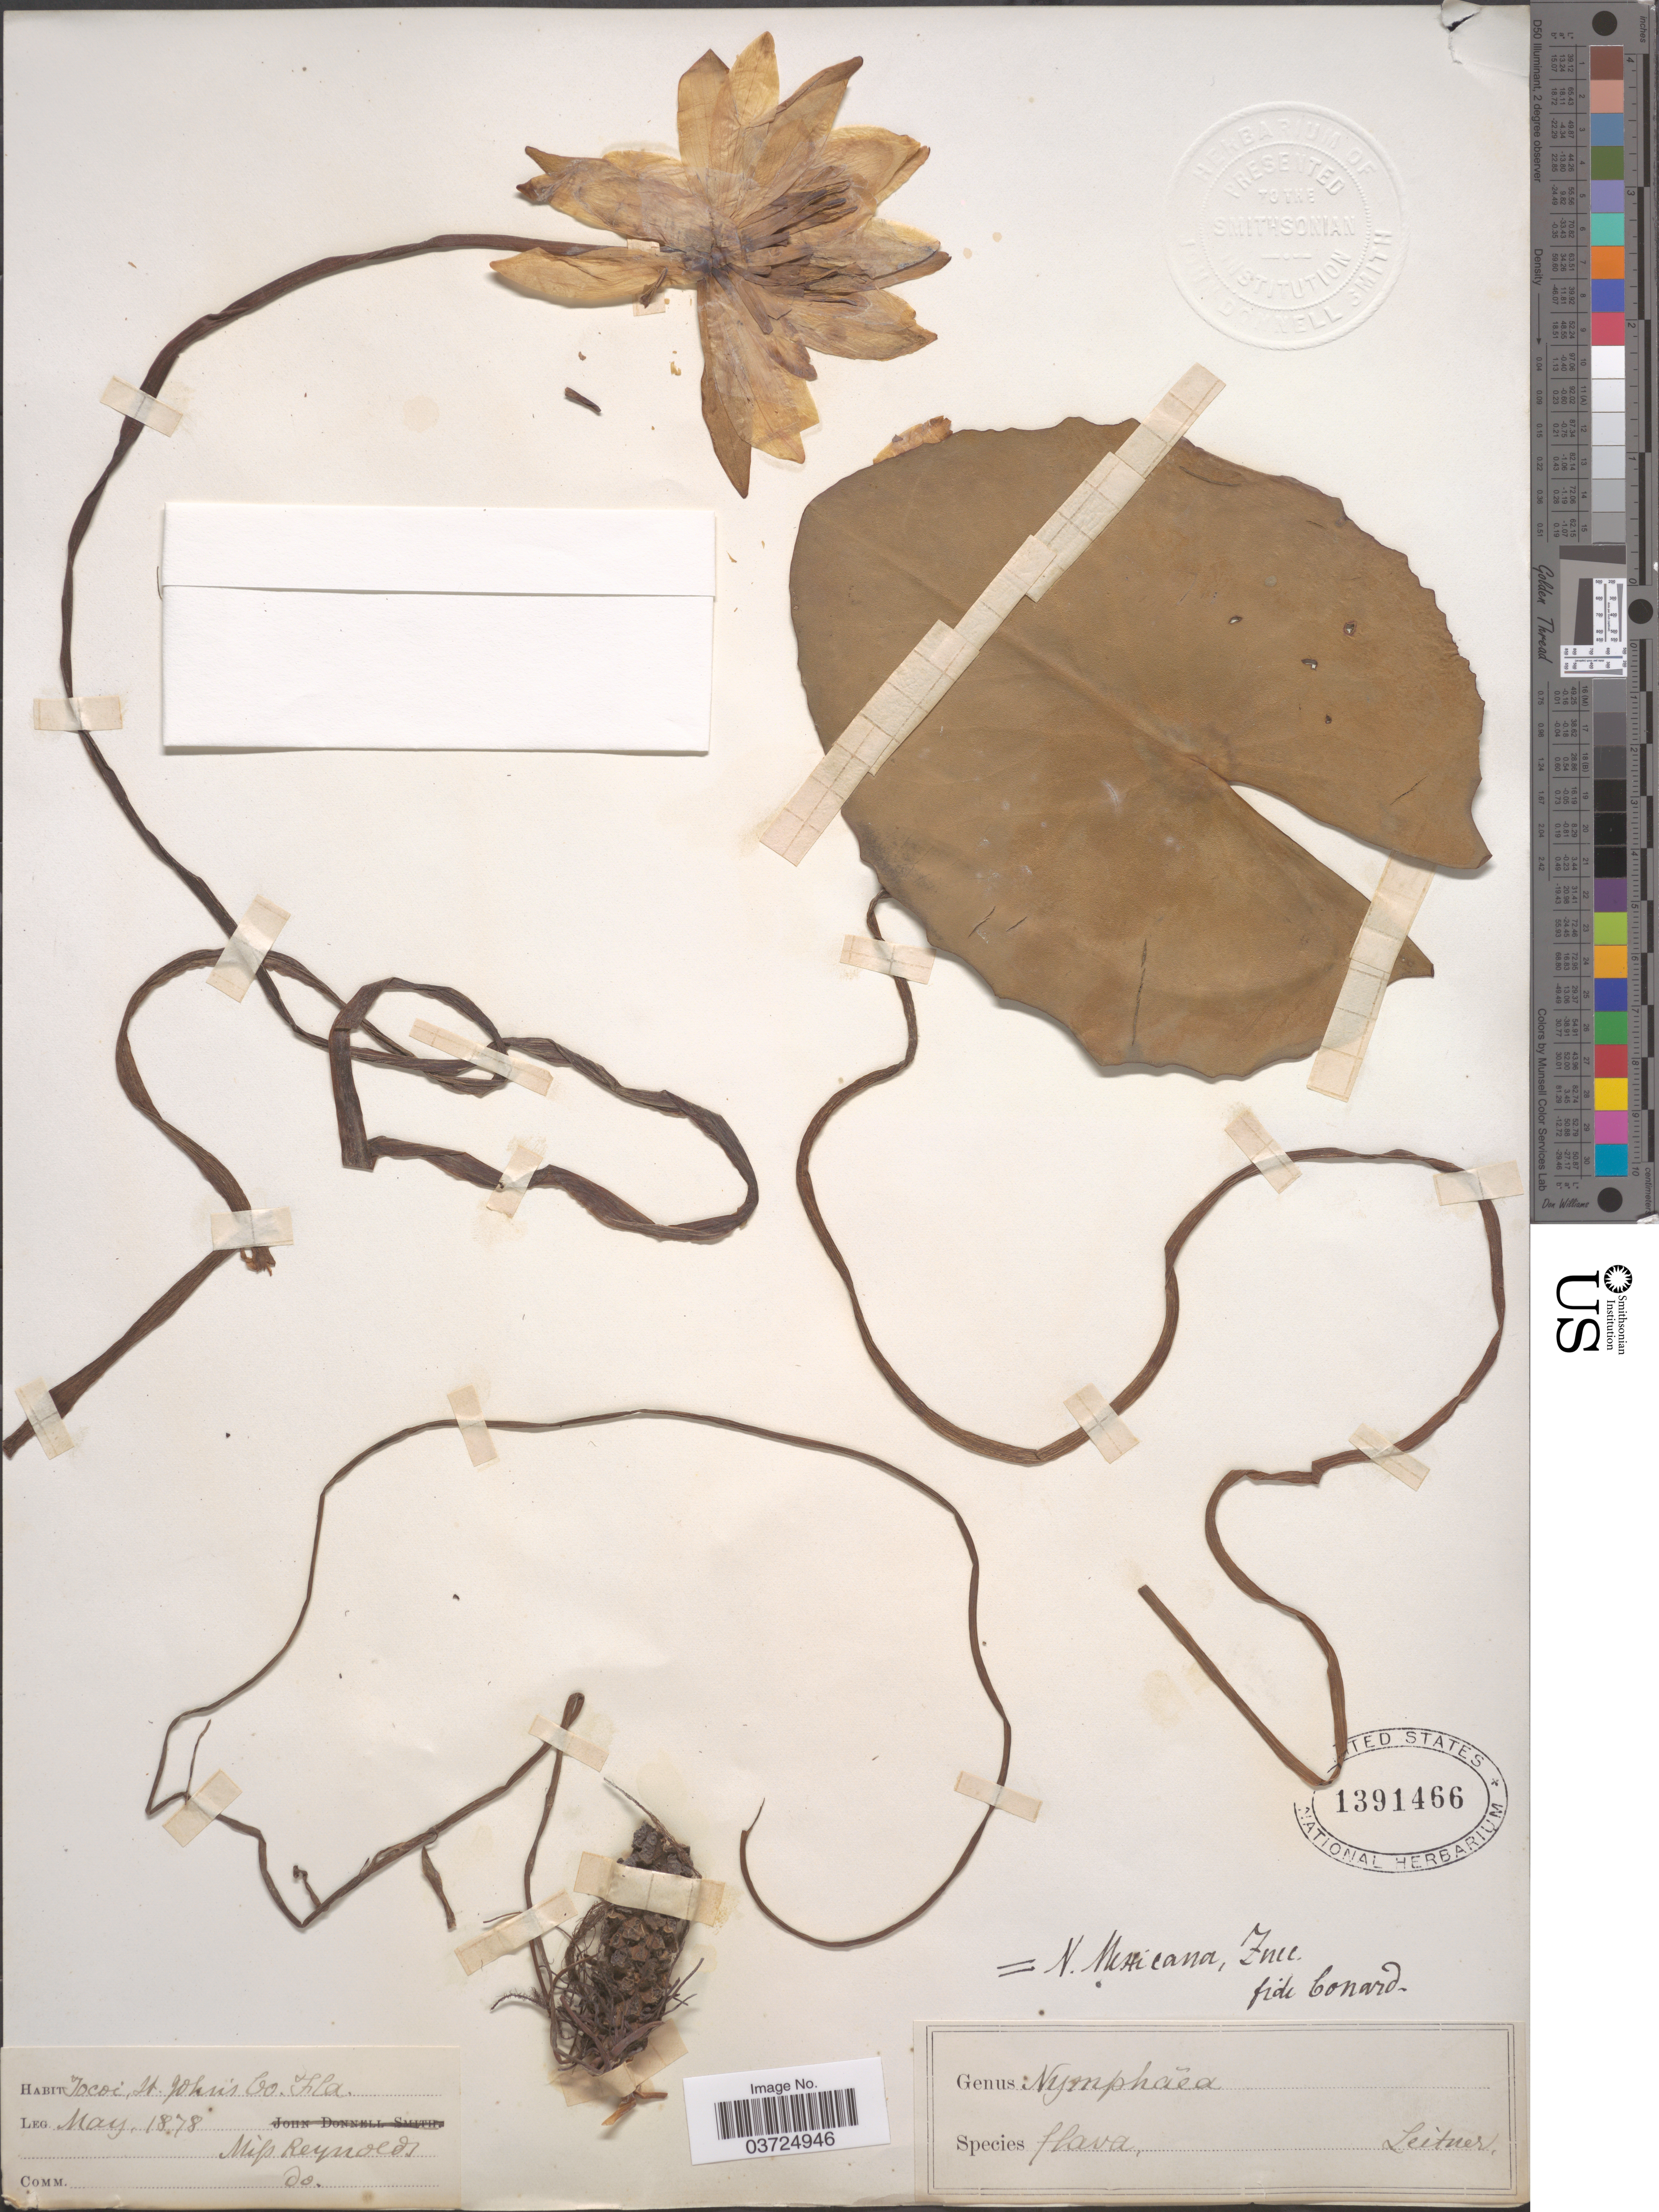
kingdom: Plantae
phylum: Tracheophyta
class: Magnoliopsida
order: Nymphaeales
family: Nymphaeaceae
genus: Nymphaea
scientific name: Nymphaea mexicana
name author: Zucc.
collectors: Miss Reynolds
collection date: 1878-05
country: United States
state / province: Florida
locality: Tocoi, St. John's Co.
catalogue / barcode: US 1391466